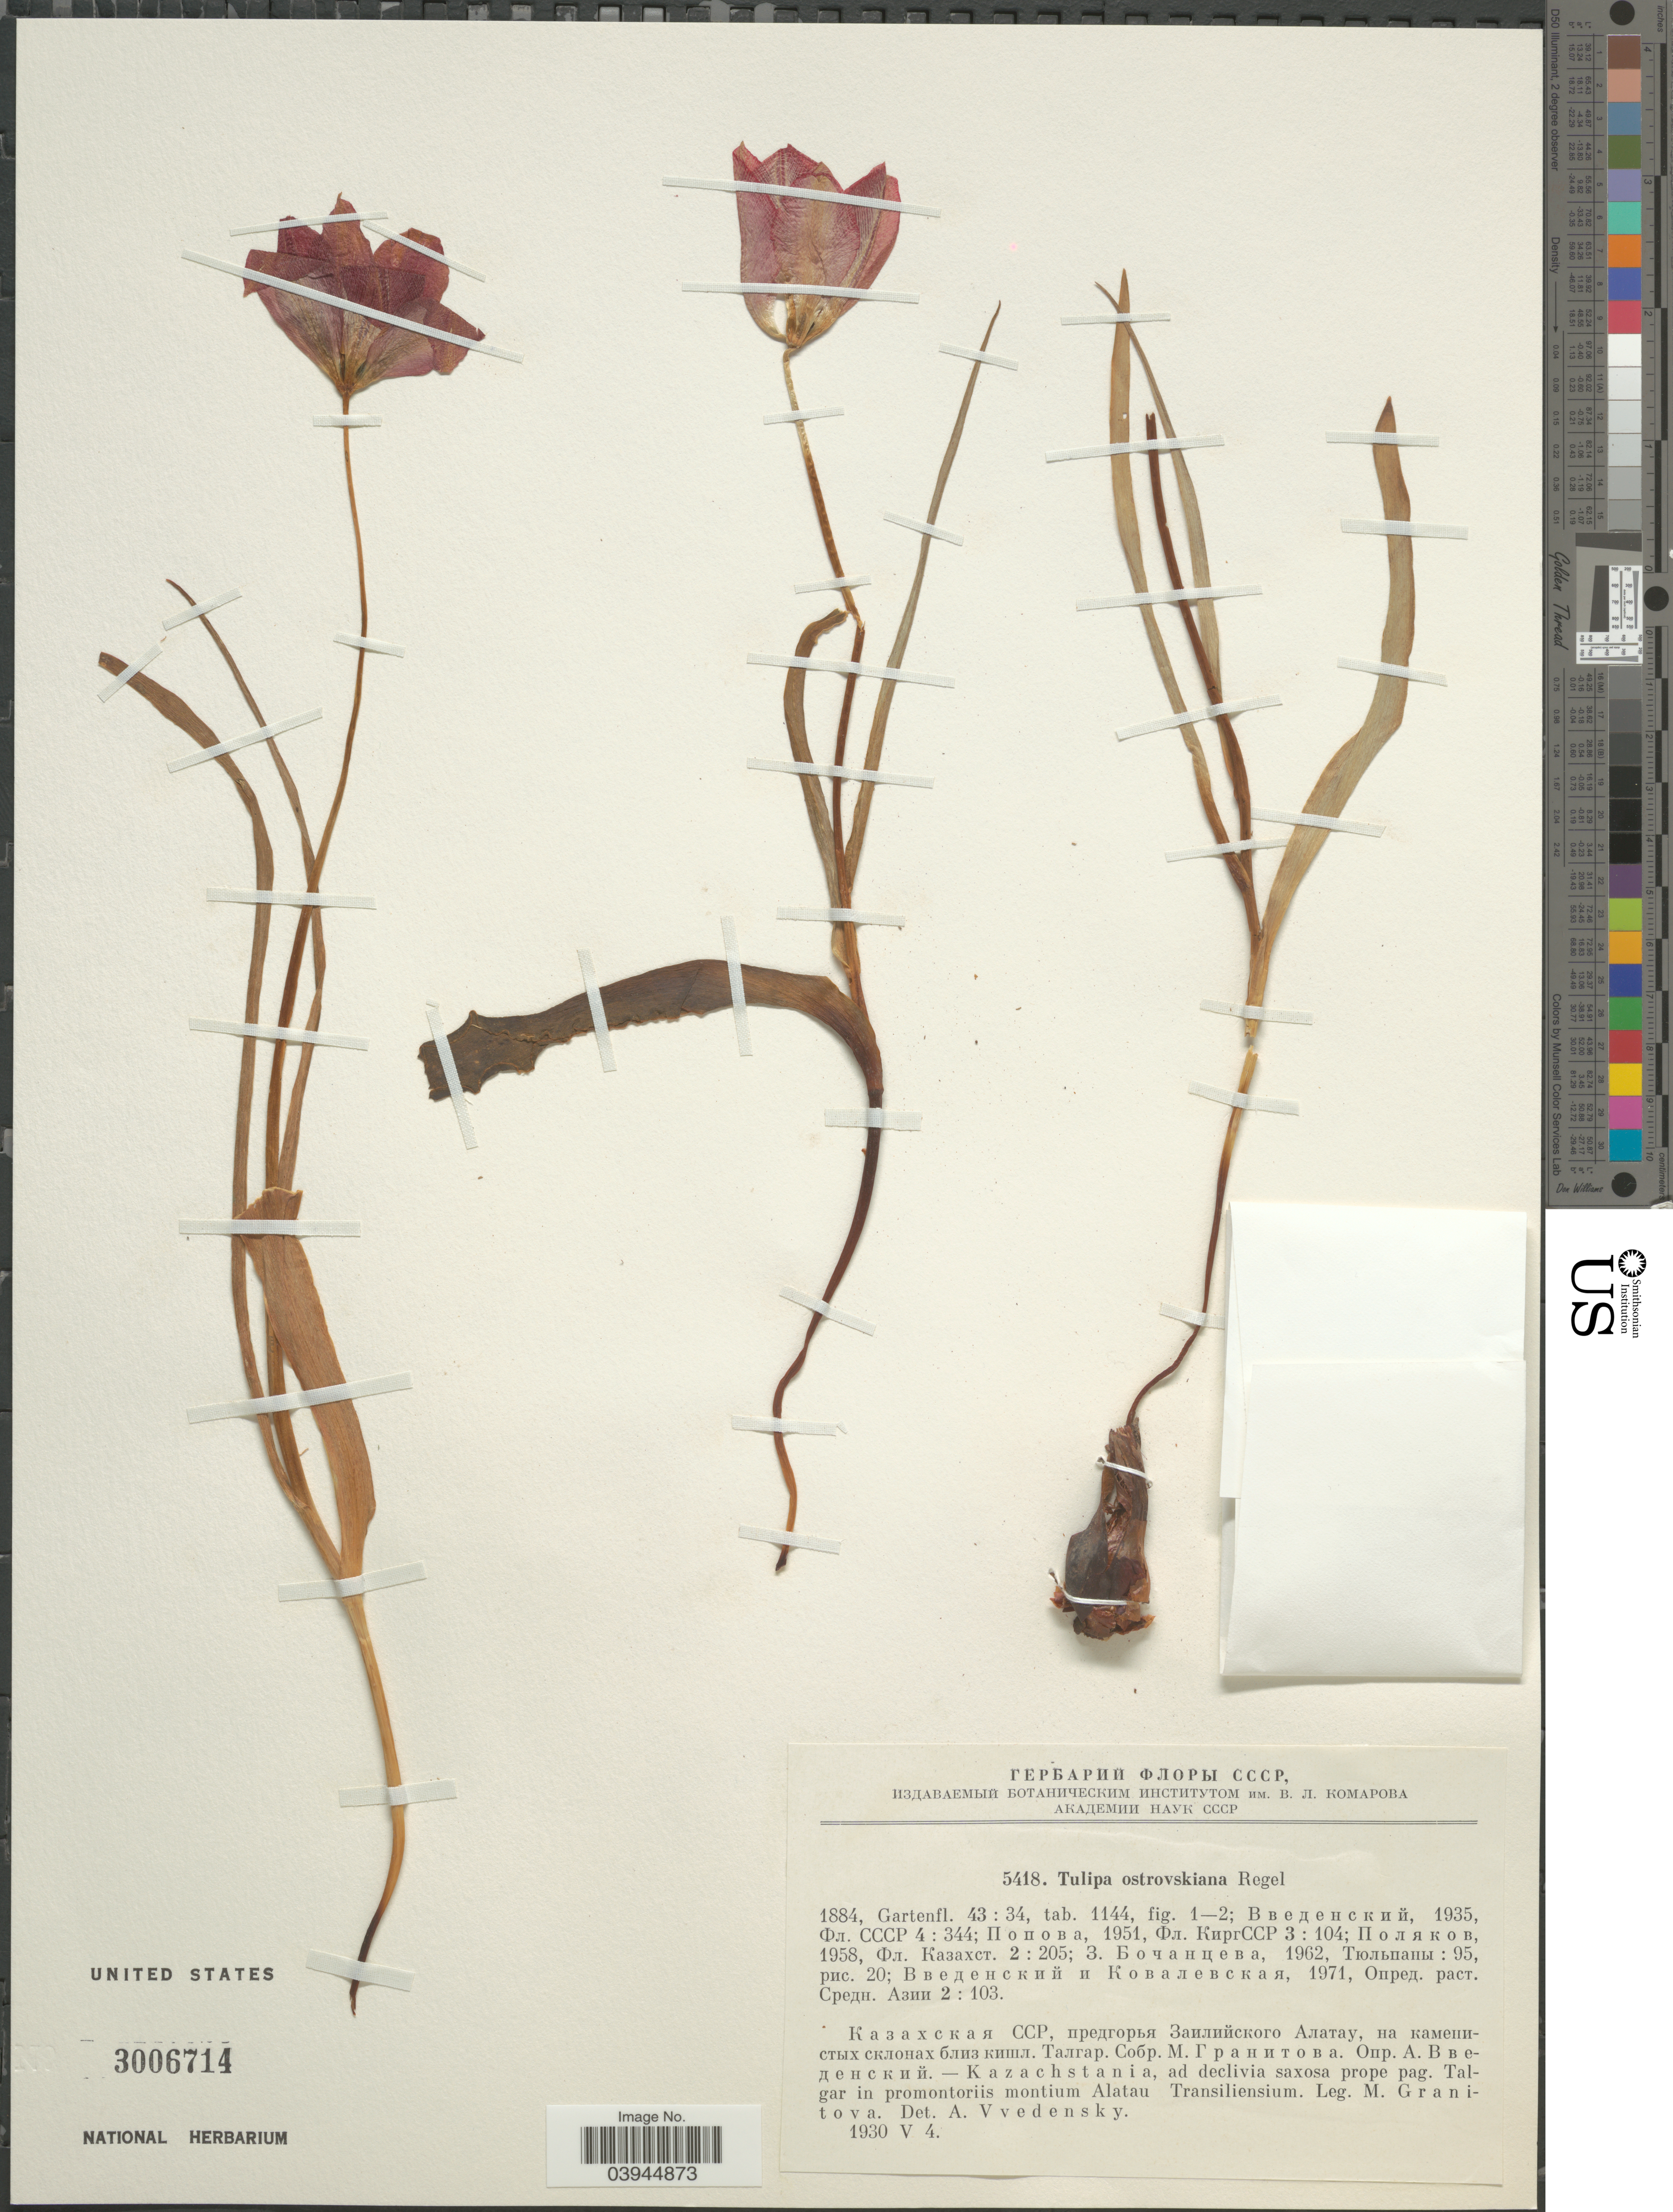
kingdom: Plantae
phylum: Tracheophyta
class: Liliopsida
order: Liliales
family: Liliaceae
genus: Tulipa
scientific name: Tulipa ostrowskiana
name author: Regel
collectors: M. Granitova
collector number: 5418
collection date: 1930-05-04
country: Kazakhstan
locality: Kazachstania, ad declivia saxosa prope pag. Talgar in promontoriis montium Alatau Transiliensium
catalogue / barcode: US 3006714